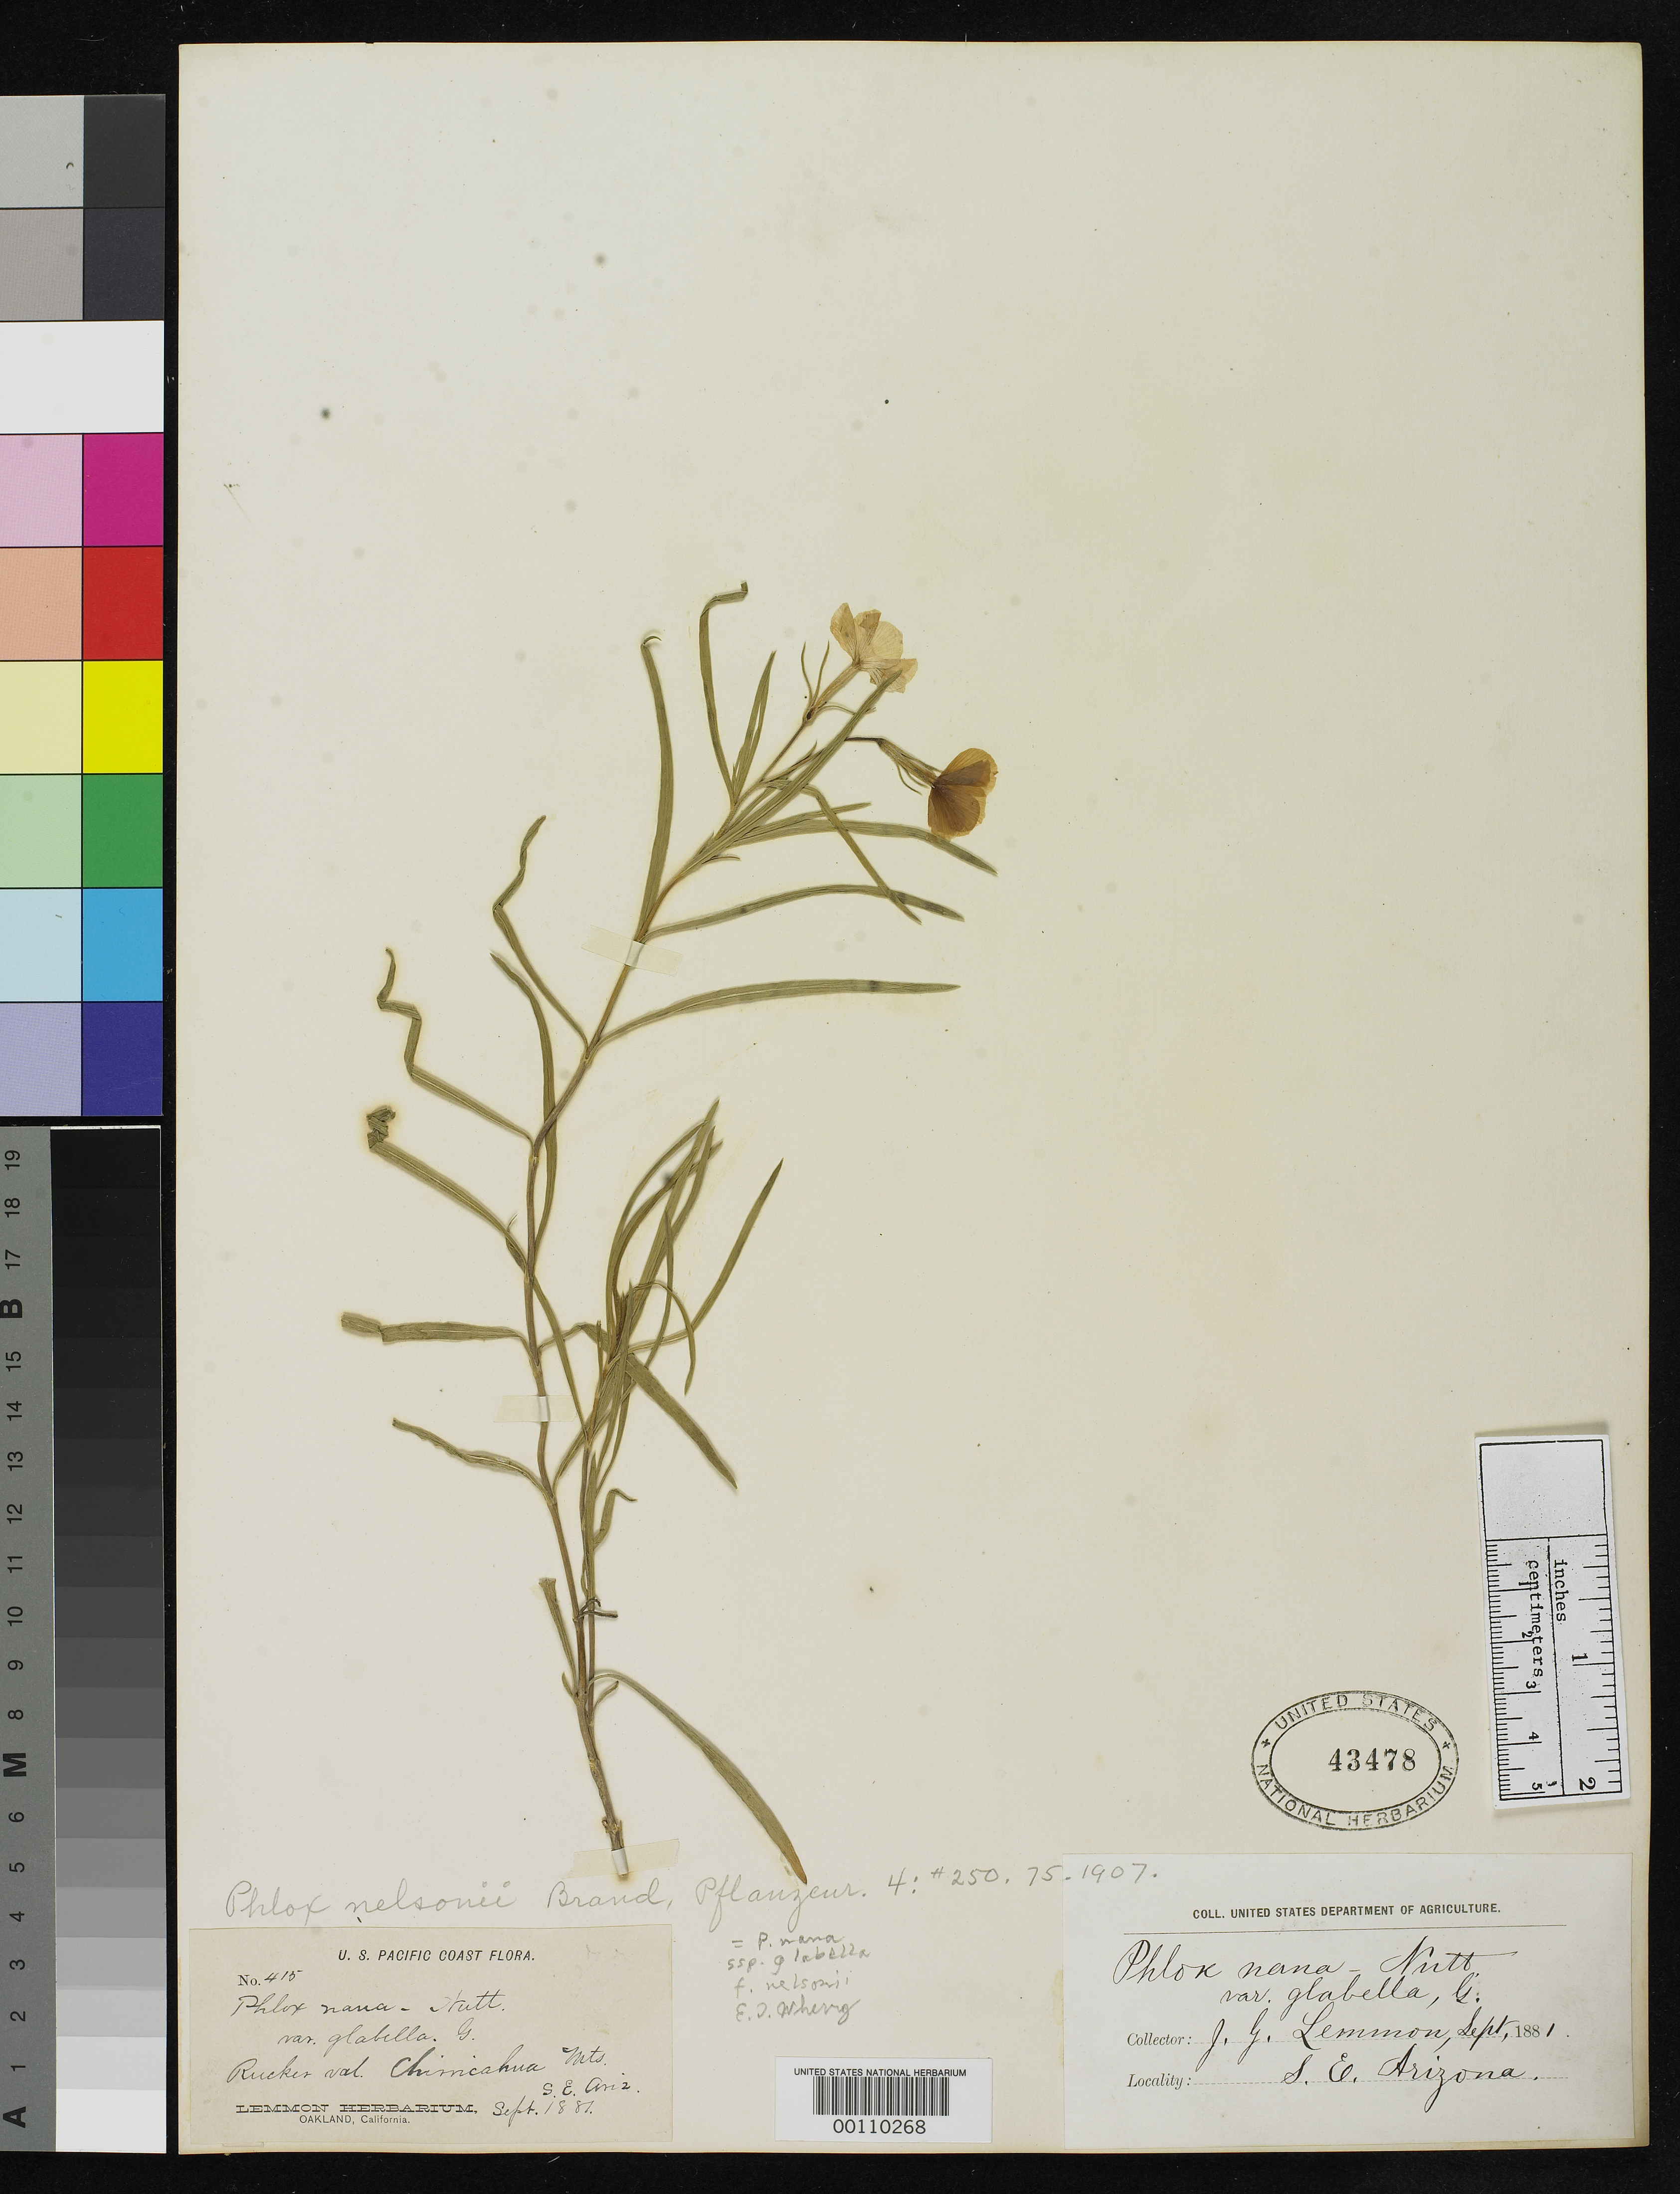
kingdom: Plantae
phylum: Tracheophyta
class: Magnoliopsida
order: Ericales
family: Polemoniaceae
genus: Phlox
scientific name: Phlox nelsonii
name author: Brand in Engl.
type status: Isotype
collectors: J. G. Lemmon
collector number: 415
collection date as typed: Sep 1881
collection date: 1881-09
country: United States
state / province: Arizona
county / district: Cochise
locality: Rucher Valley, Chiricahua Mts.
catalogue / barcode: US 43478